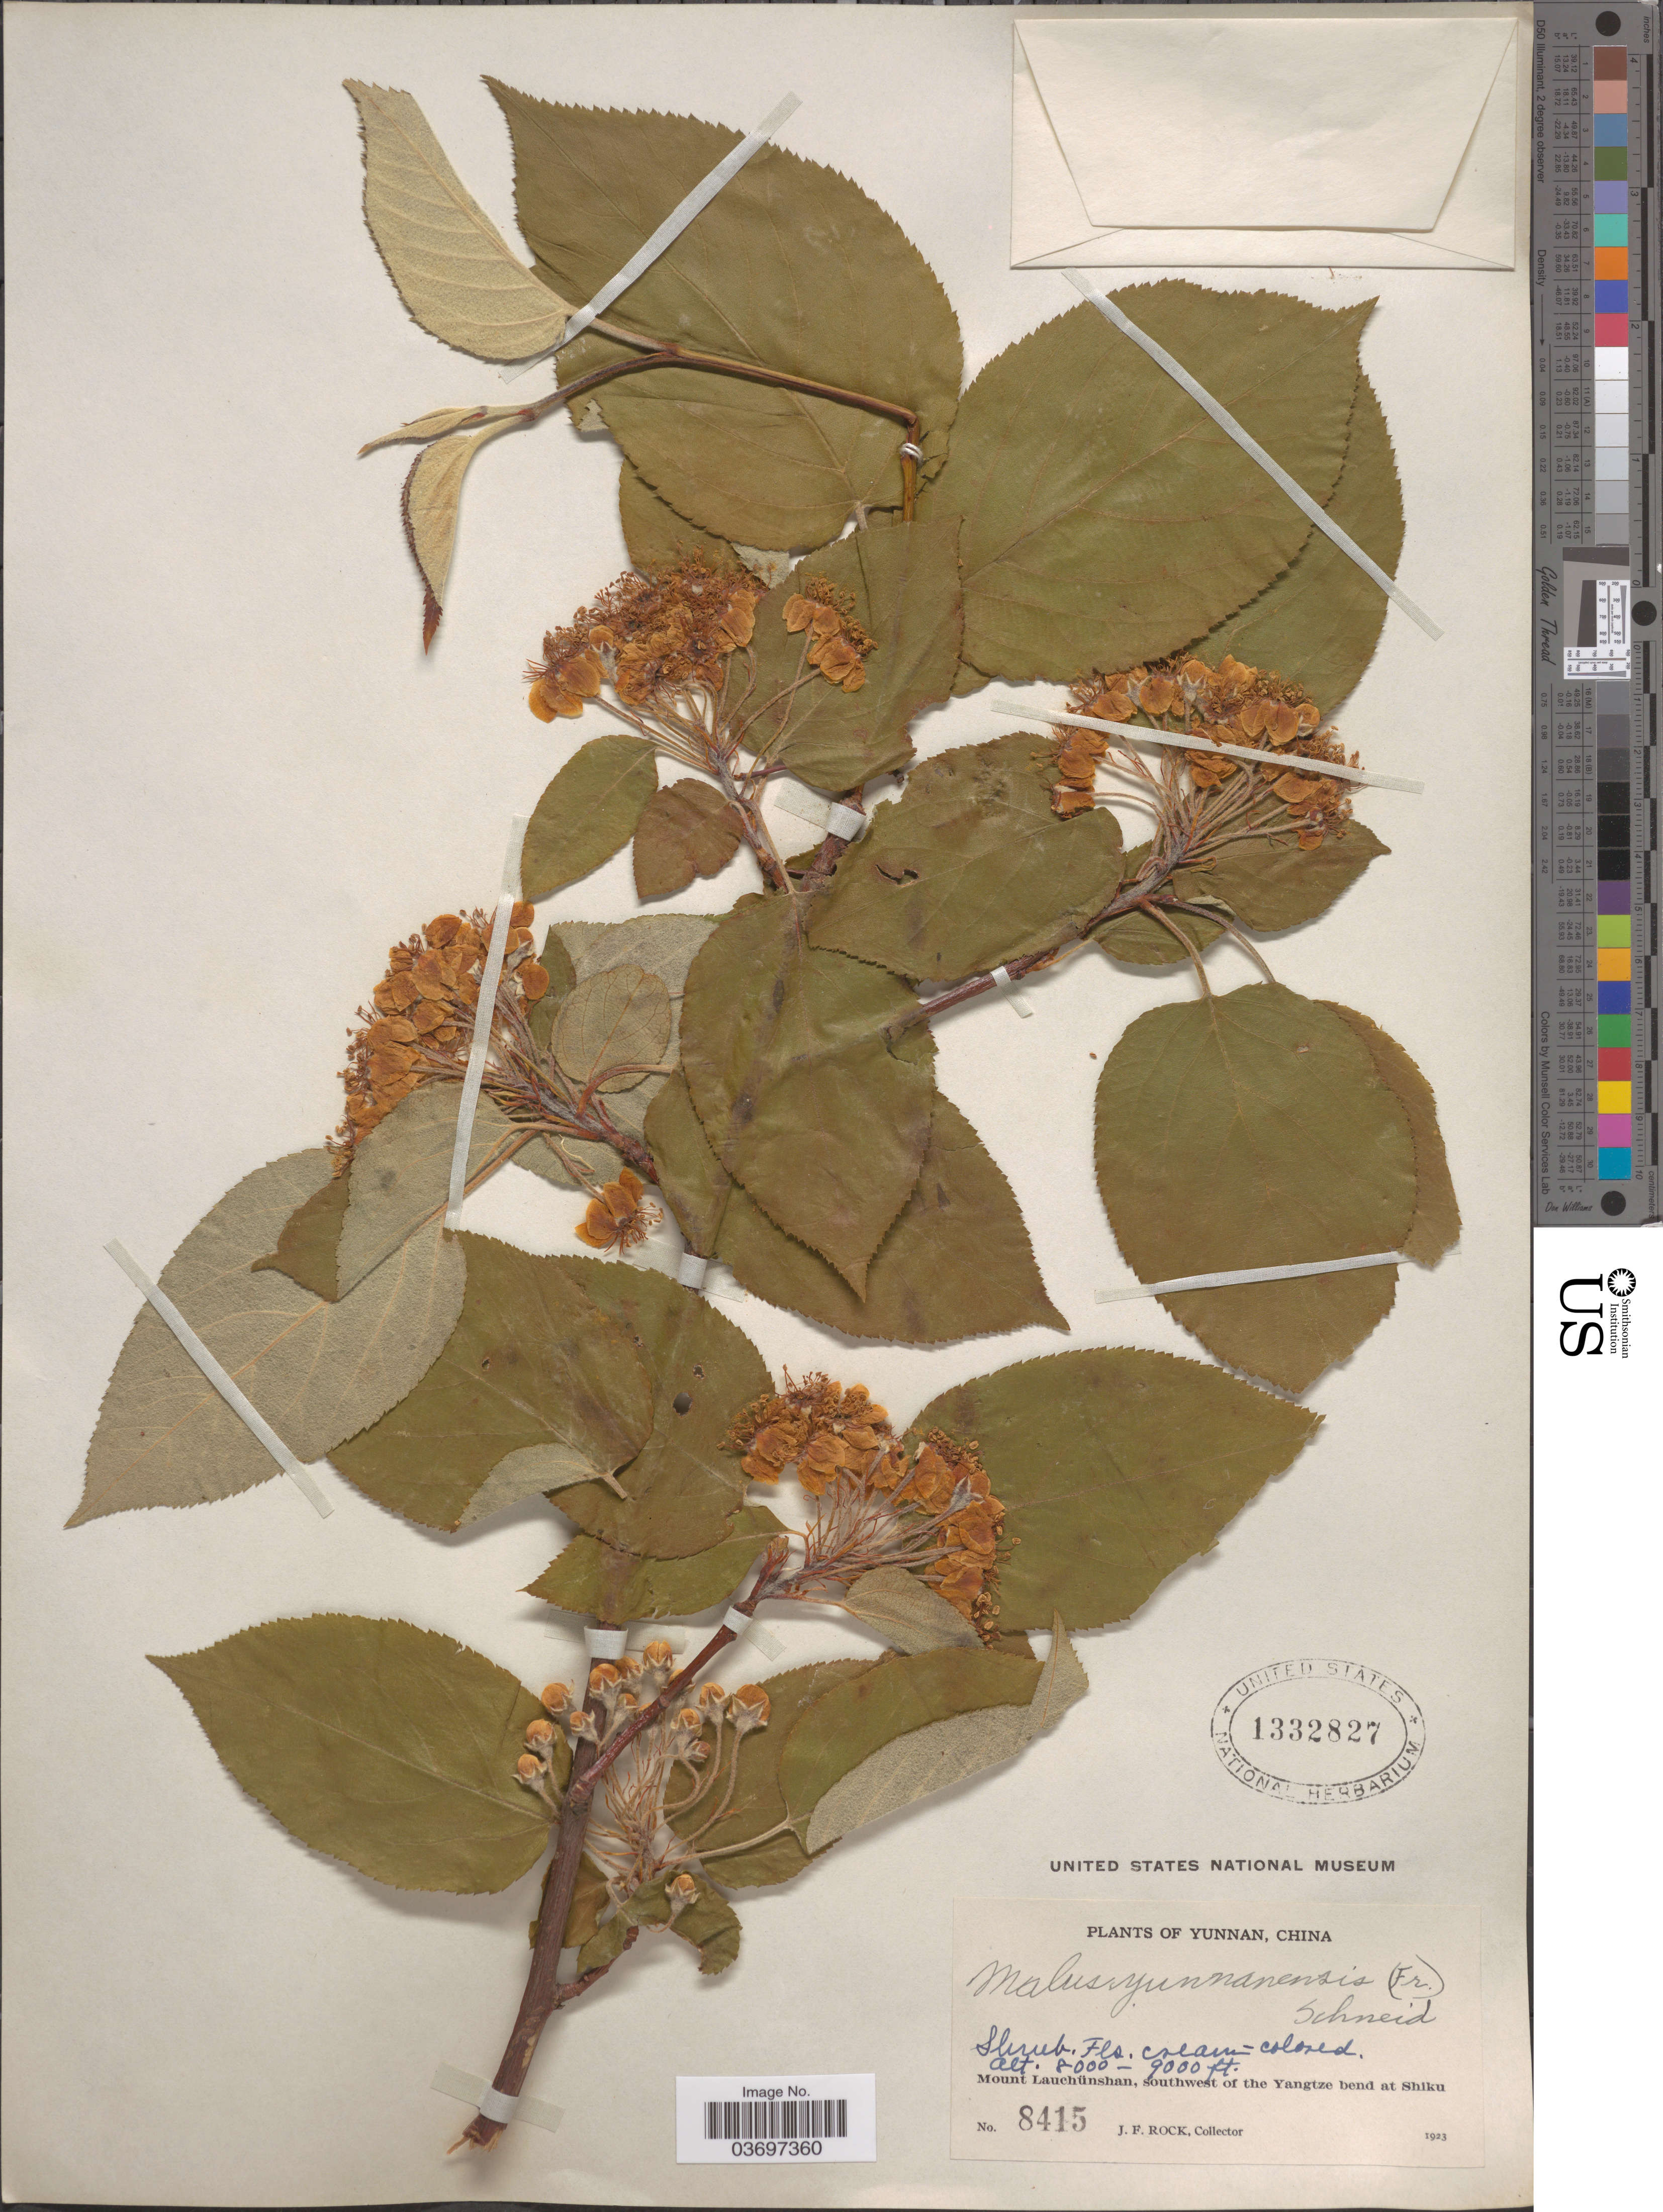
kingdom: Plantae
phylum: Tracheophyta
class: Magnoliopsida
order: Rosales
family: Rosaceae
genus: Malus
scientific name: Malus yunnanensis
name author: (Franch.) C.K. Schneid.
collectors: J. Rock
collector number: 8415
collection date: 1923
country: China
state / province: Yunnan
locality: Mount Lauchünshan, southwest of the Yangtze bend at Shiku.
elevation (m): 2438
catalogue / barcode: US 1332827